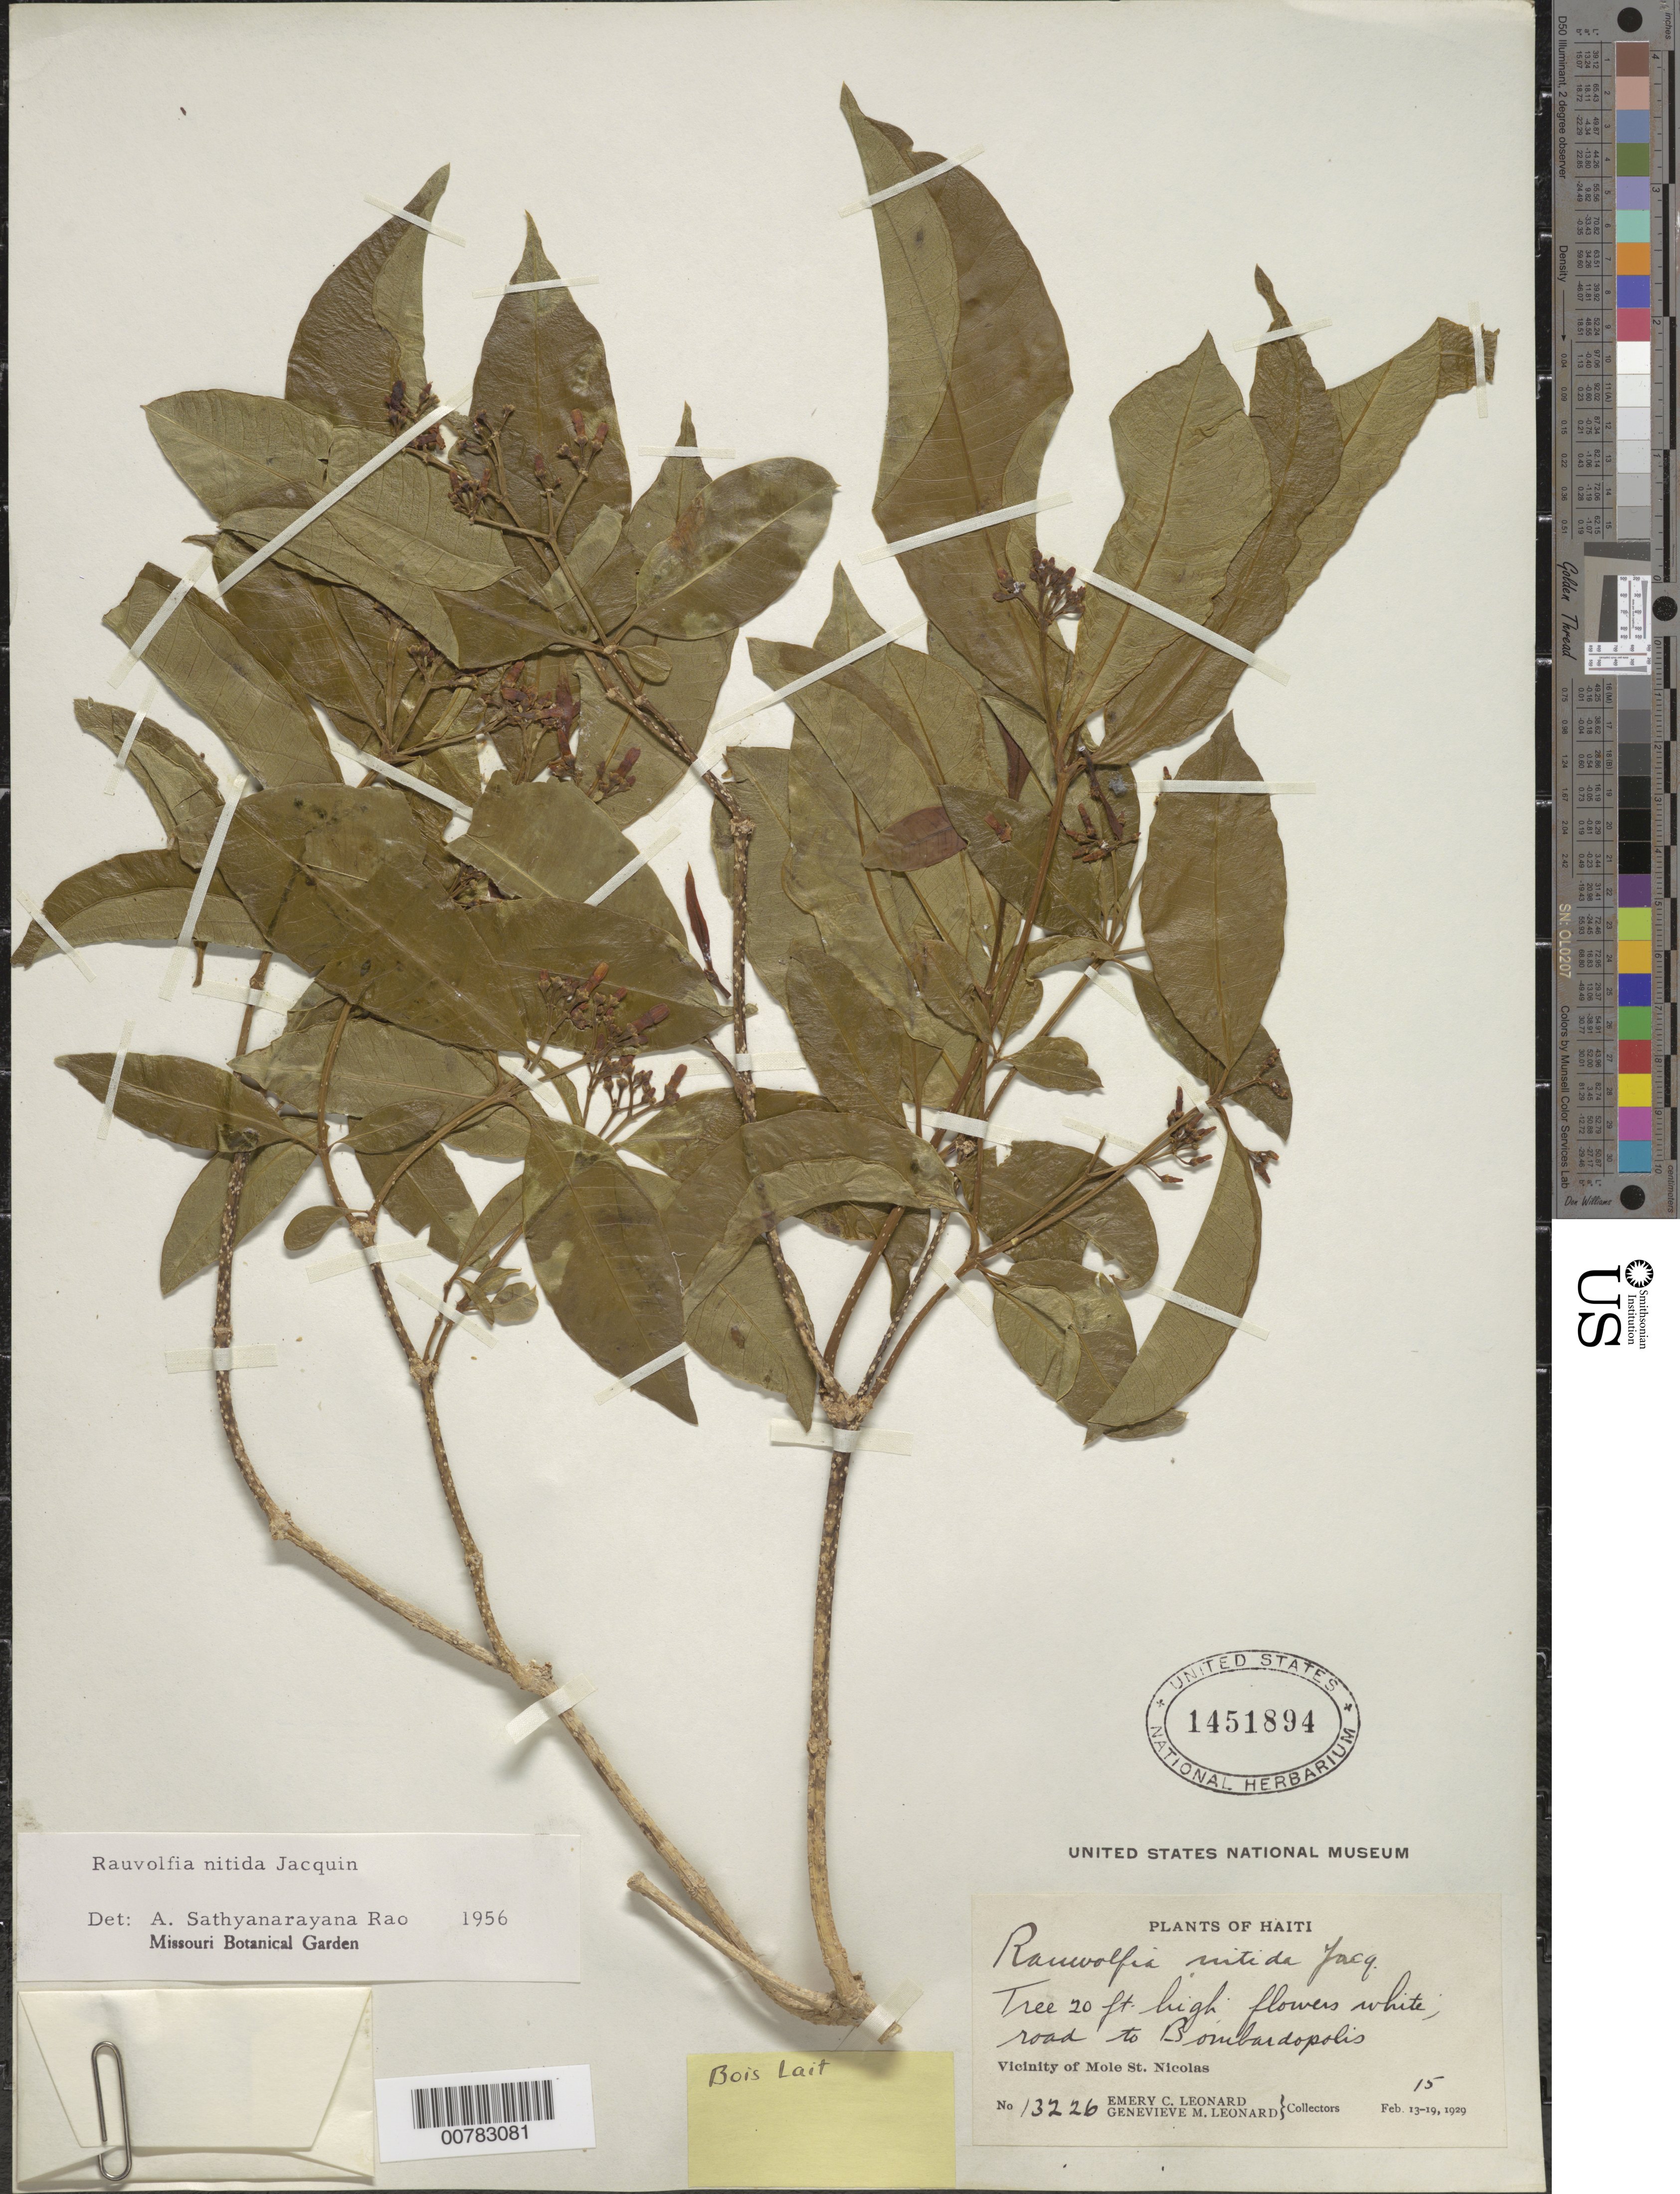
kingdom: Plantae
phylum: Tracheophyta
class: Magnoliopsida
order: Gentianales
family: Apocynaceae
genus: Rauvolfia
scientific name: Rauvolfia nitida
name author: Jacq.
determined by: Rao, A. S.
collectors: E. C. Leonard & G. M. Leonard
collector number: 13226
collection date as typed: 15 Feb 1929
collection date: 1929-02-15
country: Haiti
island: Hispaniola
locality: Vicinity of Mole St. Nicolas, road to Bombardopolis.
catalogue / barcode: US 1451894